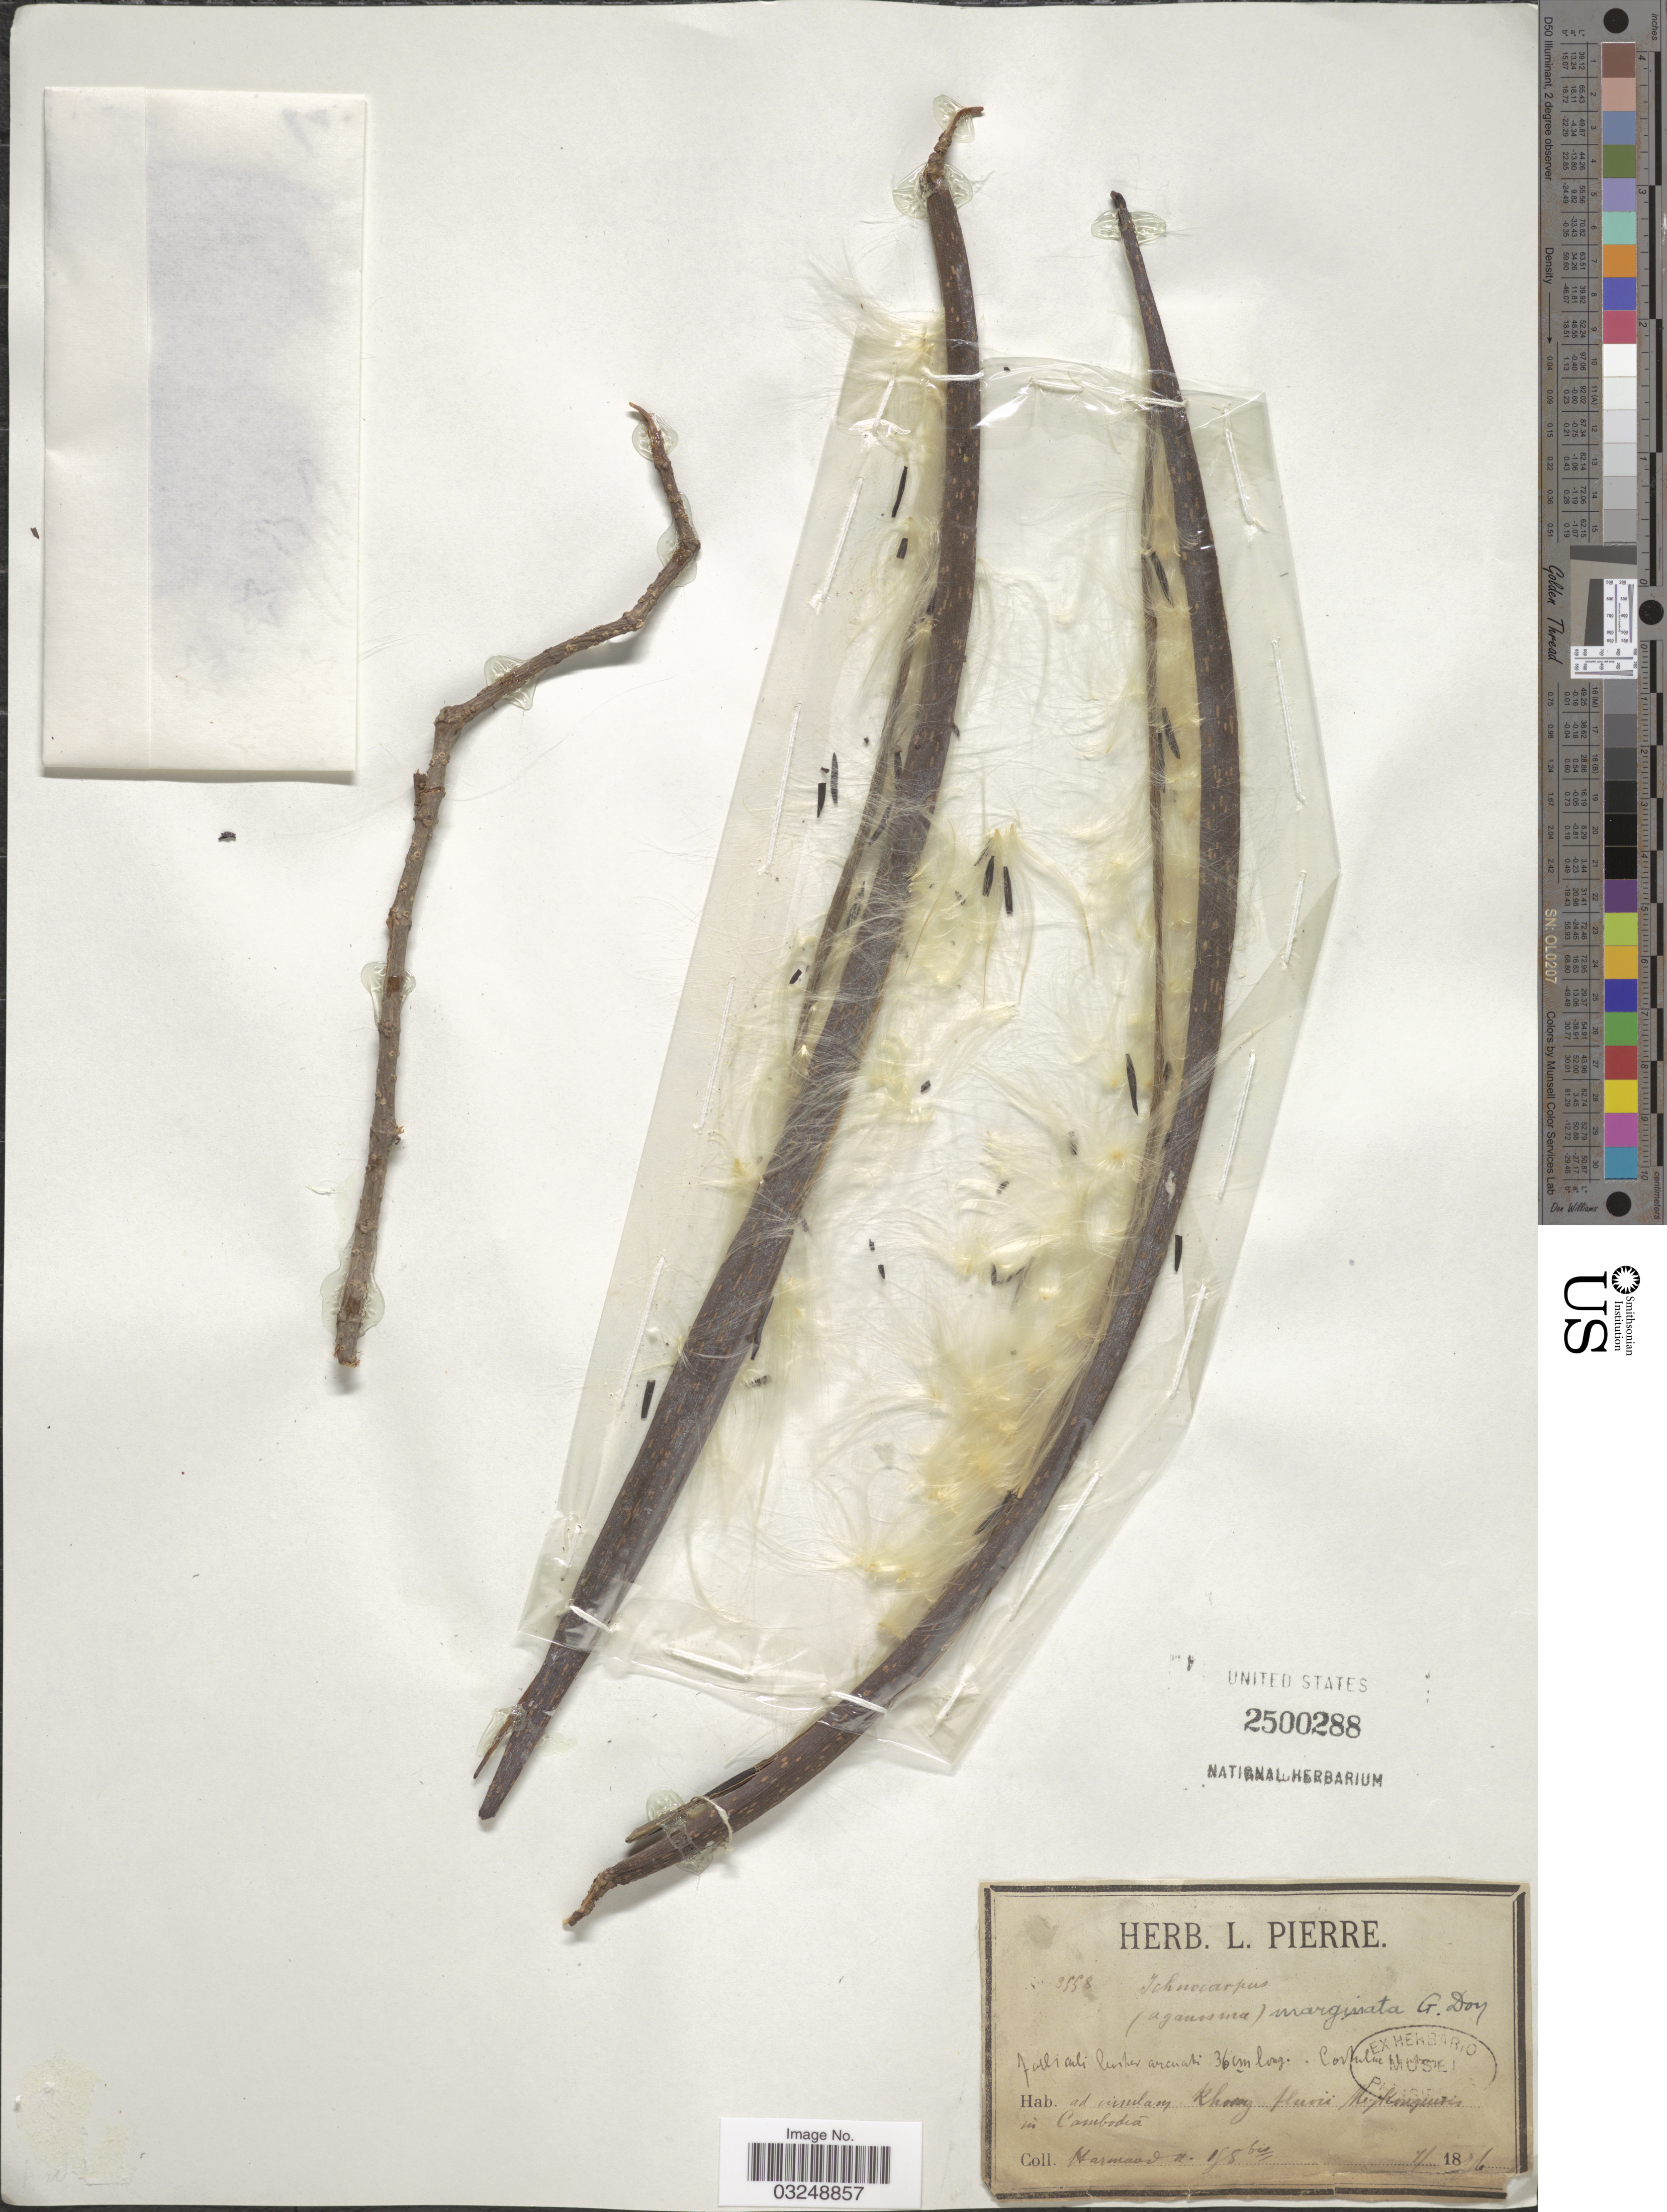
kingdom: Plantae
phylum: Tracheophyta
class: Magnoliopsida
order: Gentianales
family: Apocynaceae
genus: Aganosma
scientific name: Aganosma marginata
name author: (Roxb.) G. Don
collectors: Harmand, --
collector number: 158 bis?*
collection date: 1876-07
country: Cambodia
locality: Ad insulam Khong fluvii Mekonguisin [interpreted] in Cambodia.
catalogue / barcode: US 2500288